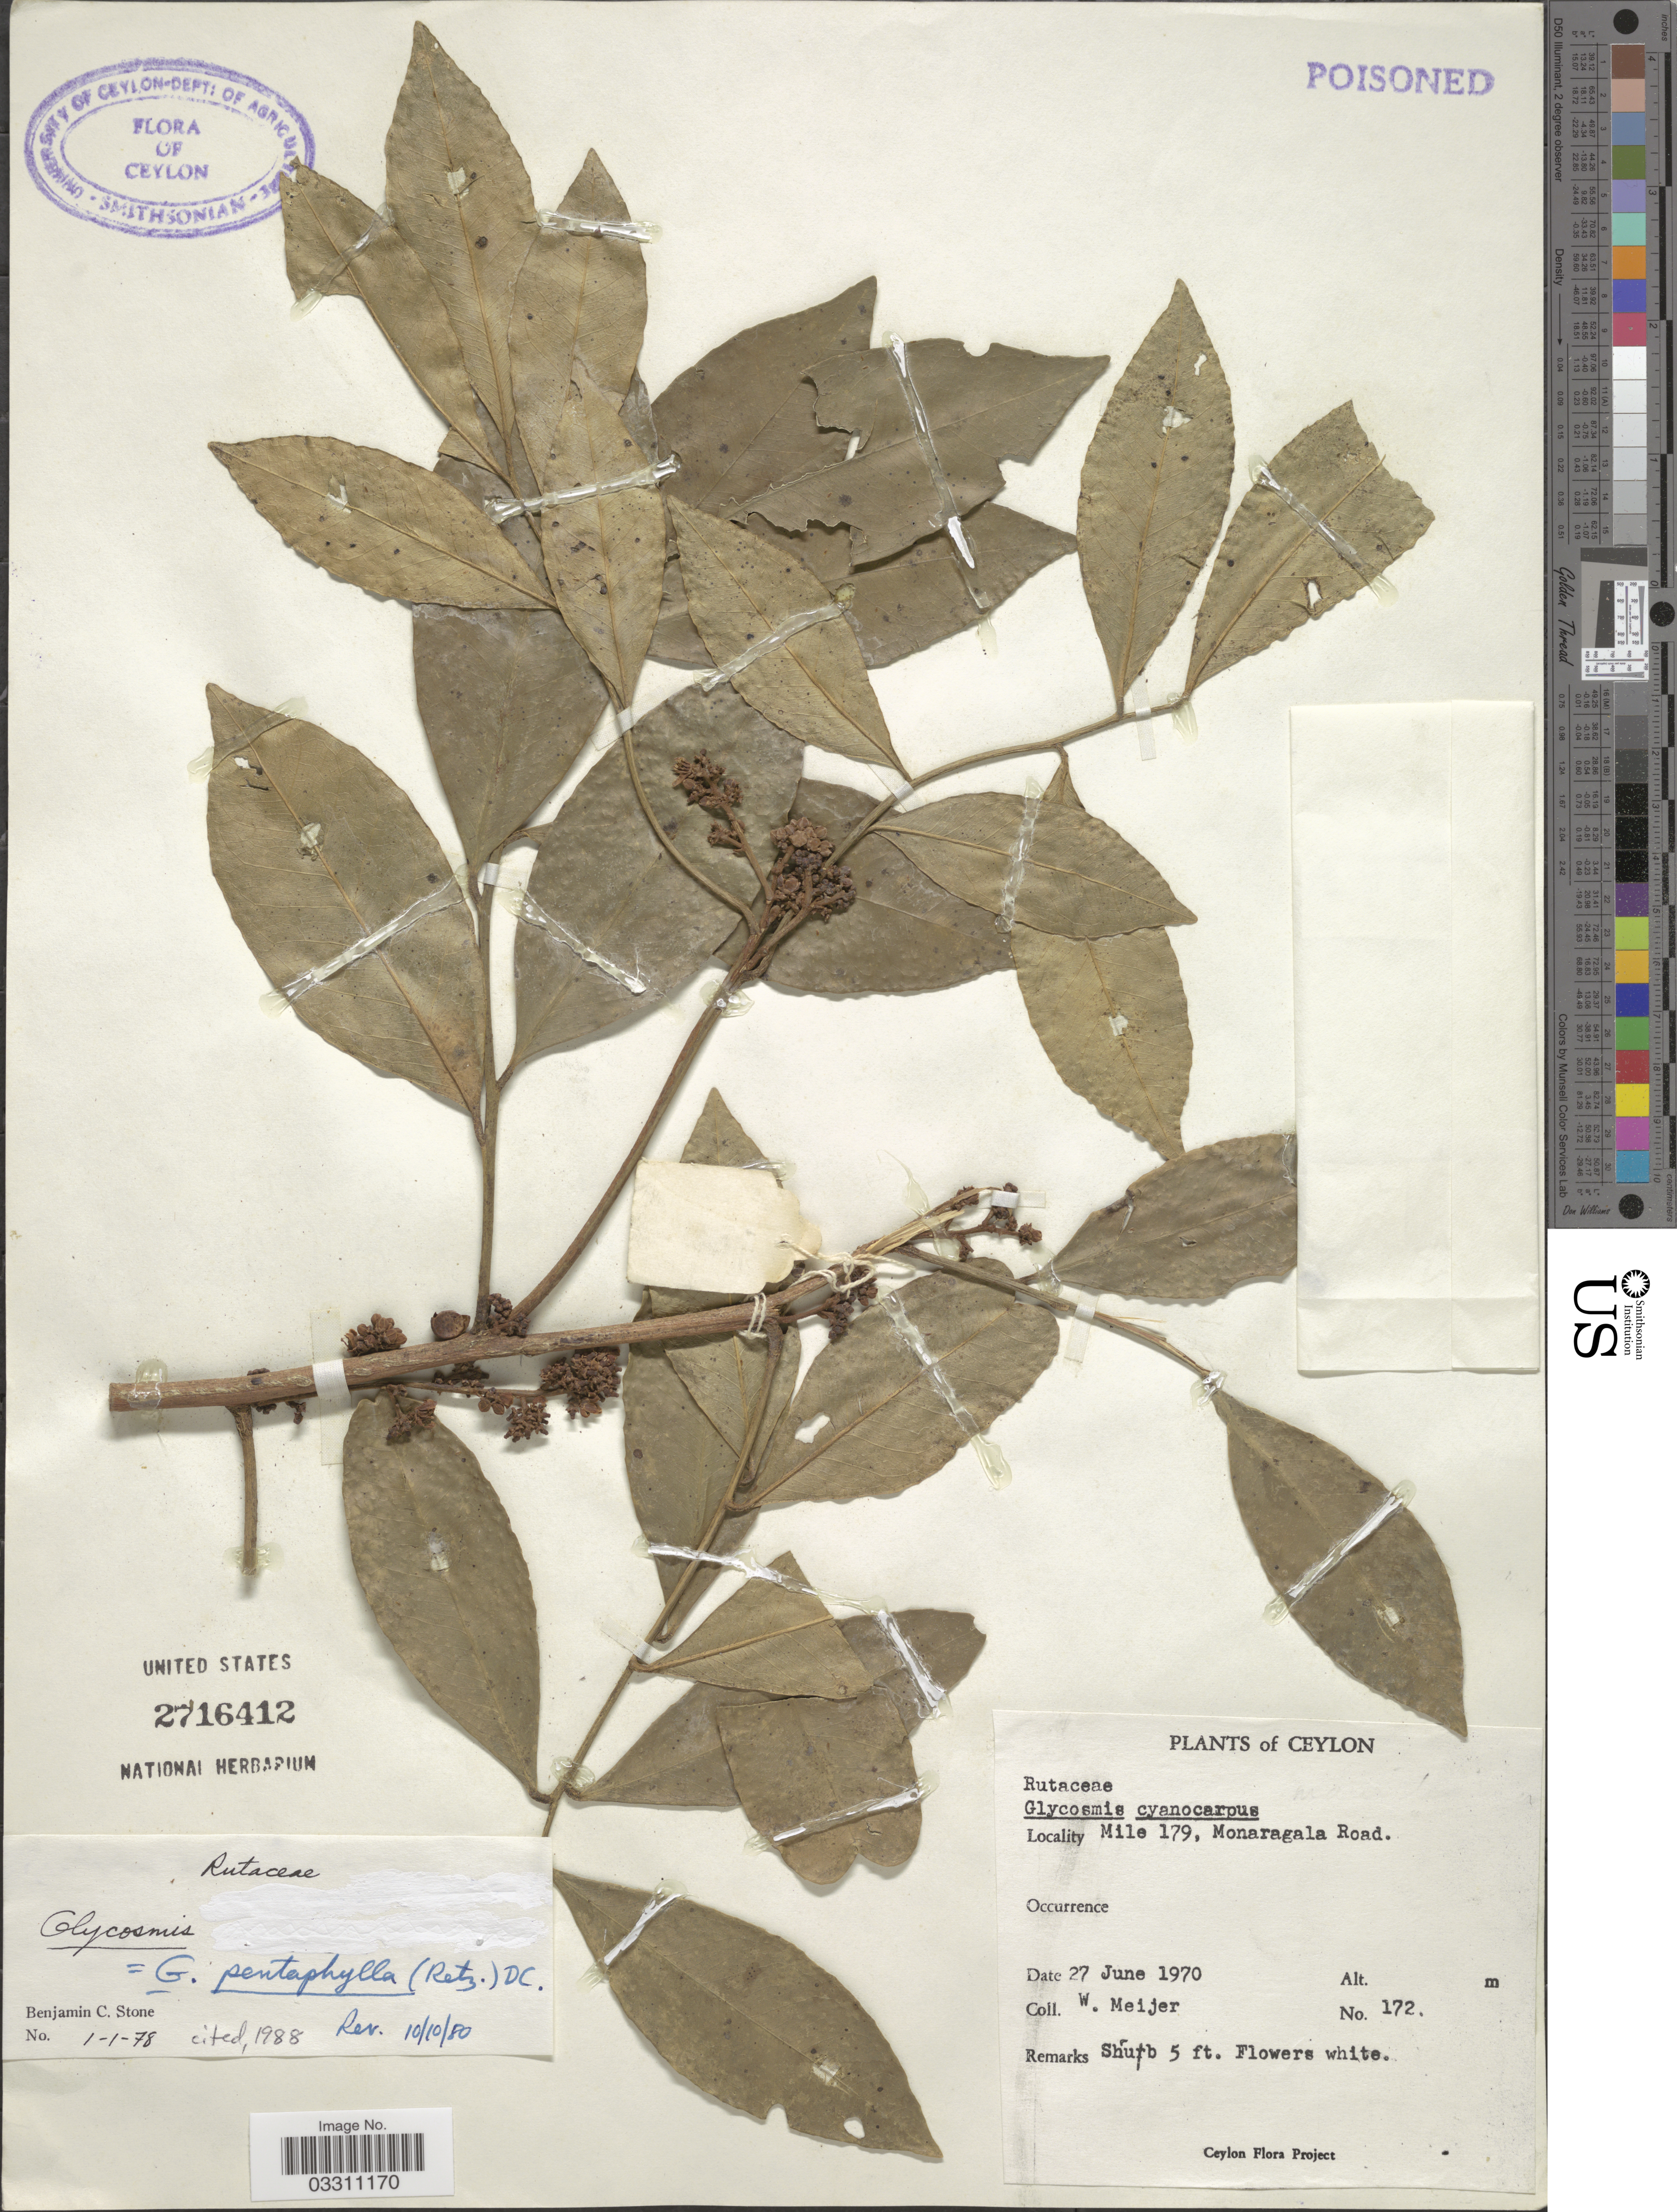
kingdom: Plantae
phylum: Tracheophyta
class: Magnoliopsida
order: Sapindales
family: Rutaceae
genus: Glycosmis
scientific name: Glycosmis pentaphylla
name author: (Retz.) DC.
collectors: W. Meijer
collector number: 172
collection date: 1970-06-27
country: Sri Lanka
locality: Ceylon. Mile 179, Monaragala Road.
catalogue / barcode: US 2716412